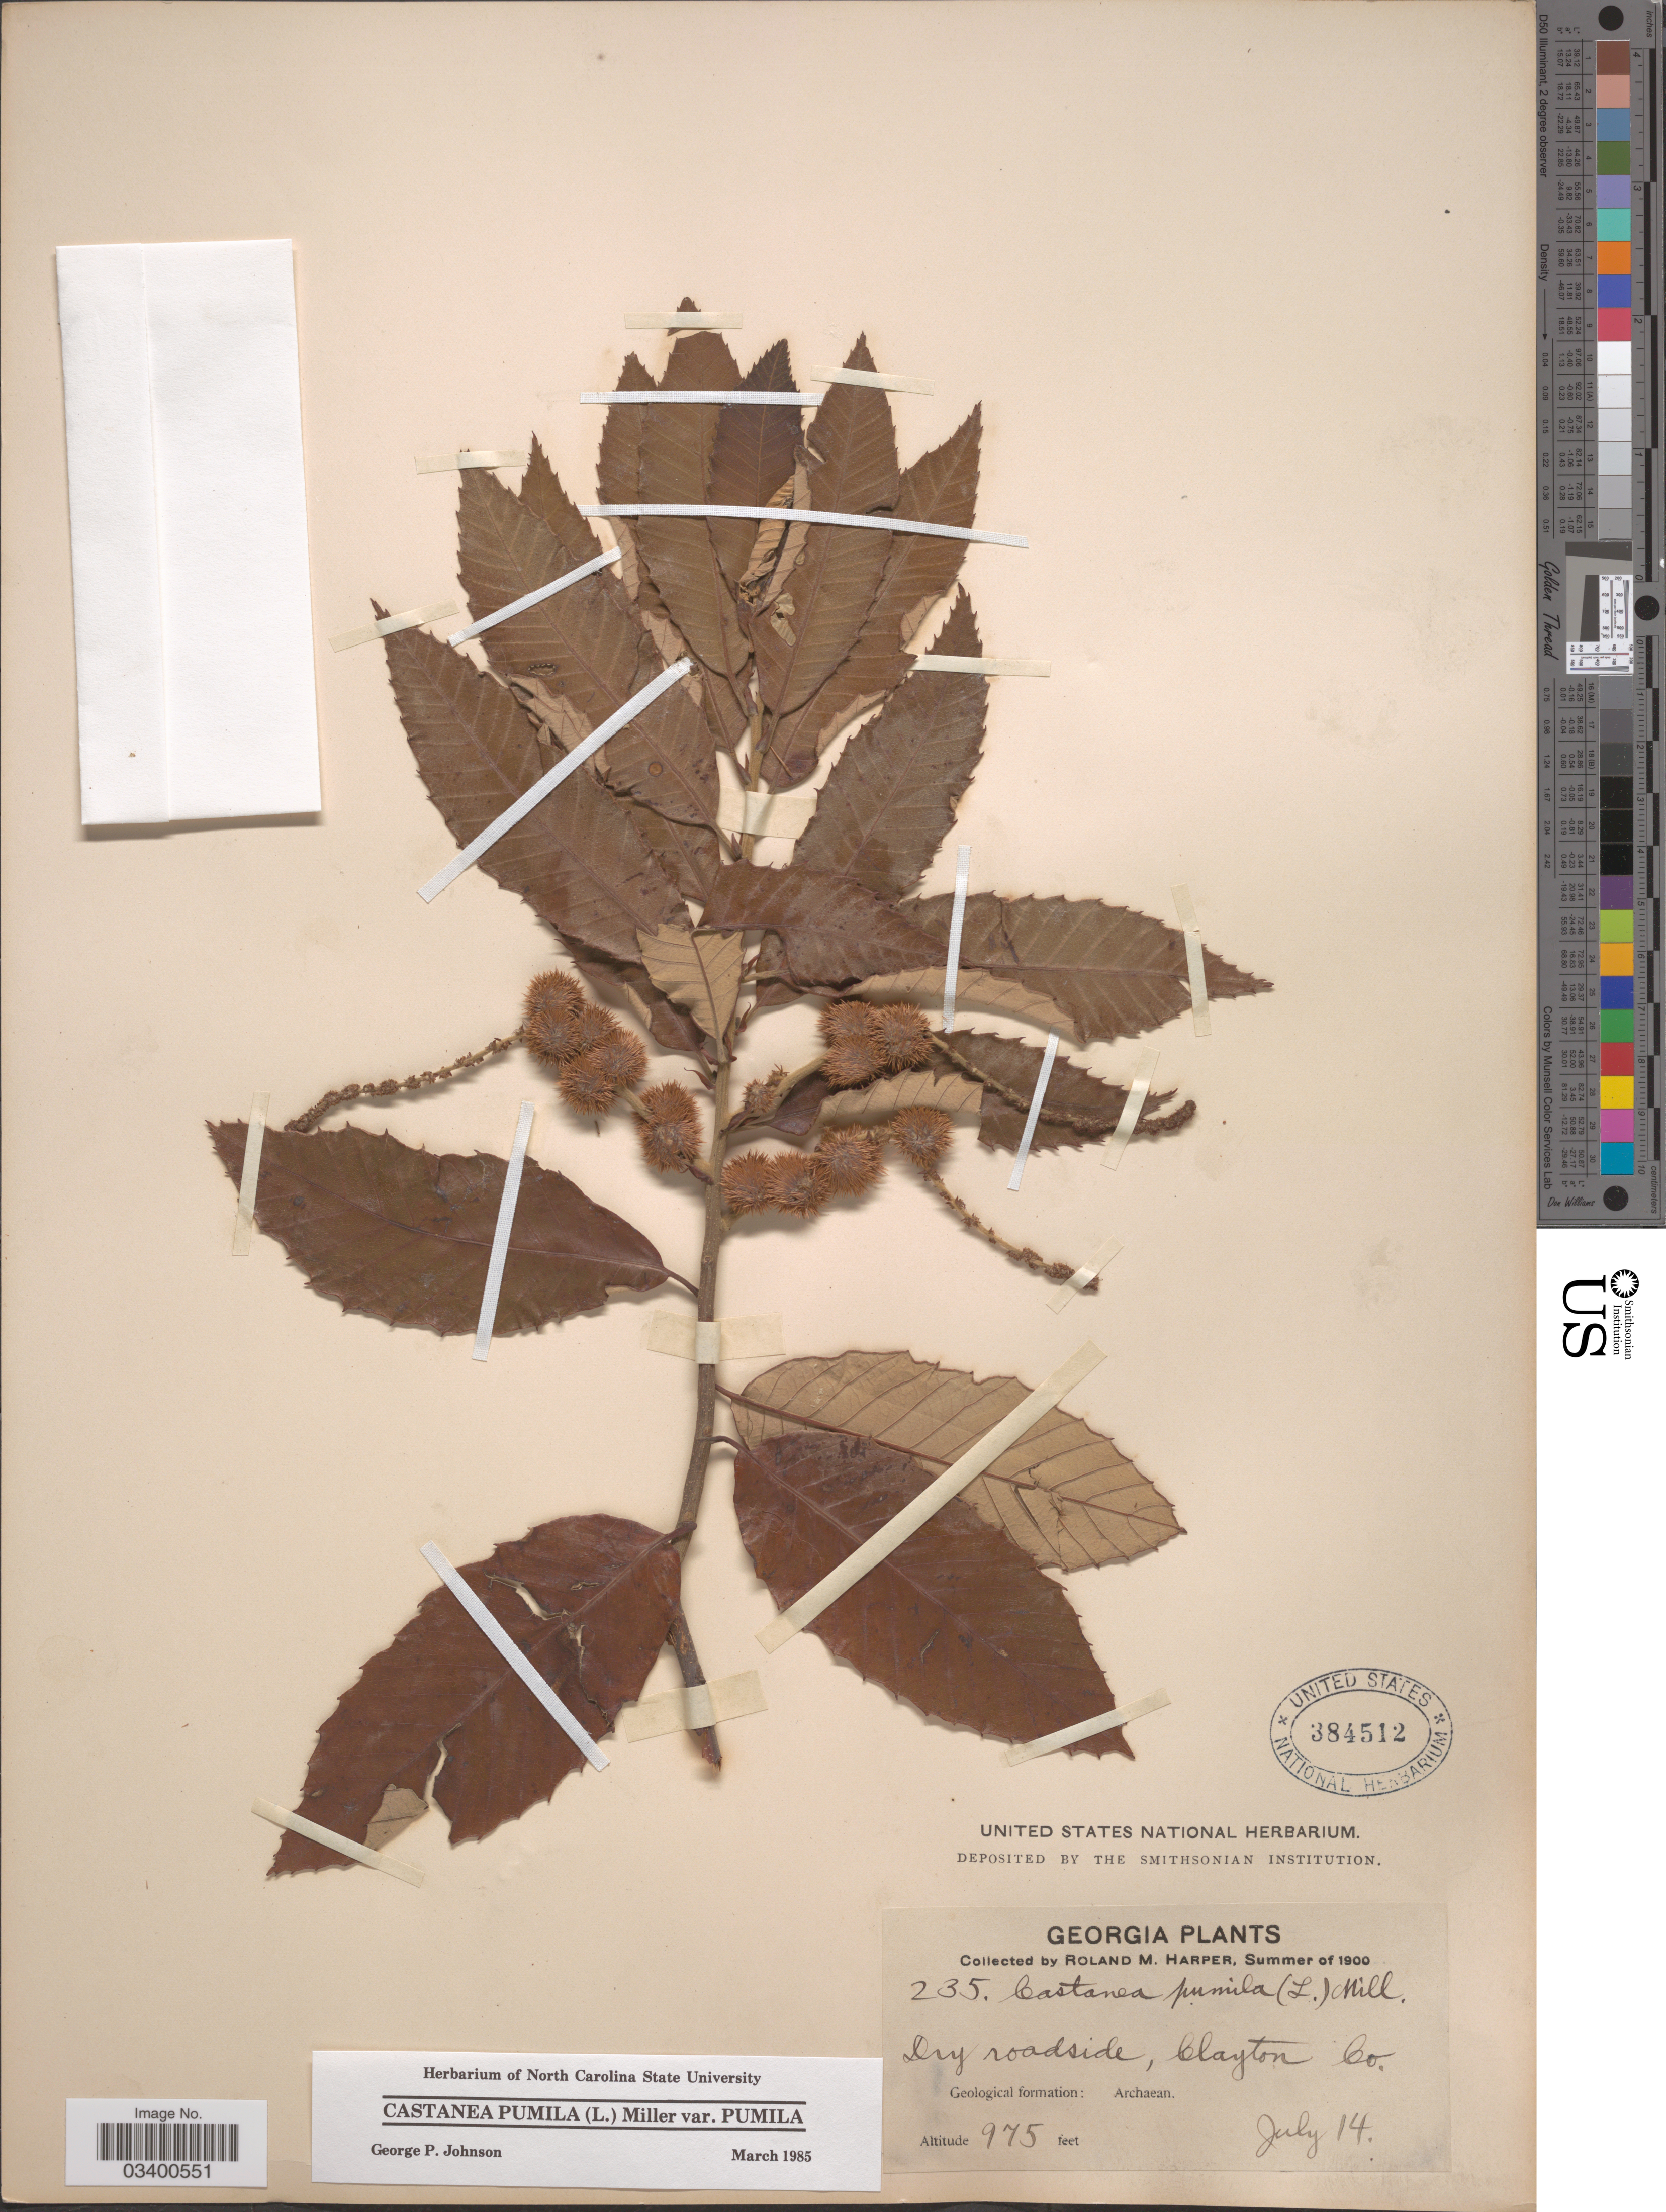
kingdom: Plantae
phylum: Tracheophyta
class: Magnoliopsida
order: Fagales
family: Fagaceae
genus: Castanea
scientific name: Castanea pumila var. pumila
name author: (L.) Mill.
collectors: R. M. Harper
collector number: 235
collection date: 1900-07-14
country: United States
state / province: Georgia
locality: Clayton Co. Geological formation: Archaean.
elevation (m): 297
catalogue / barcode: US 384512